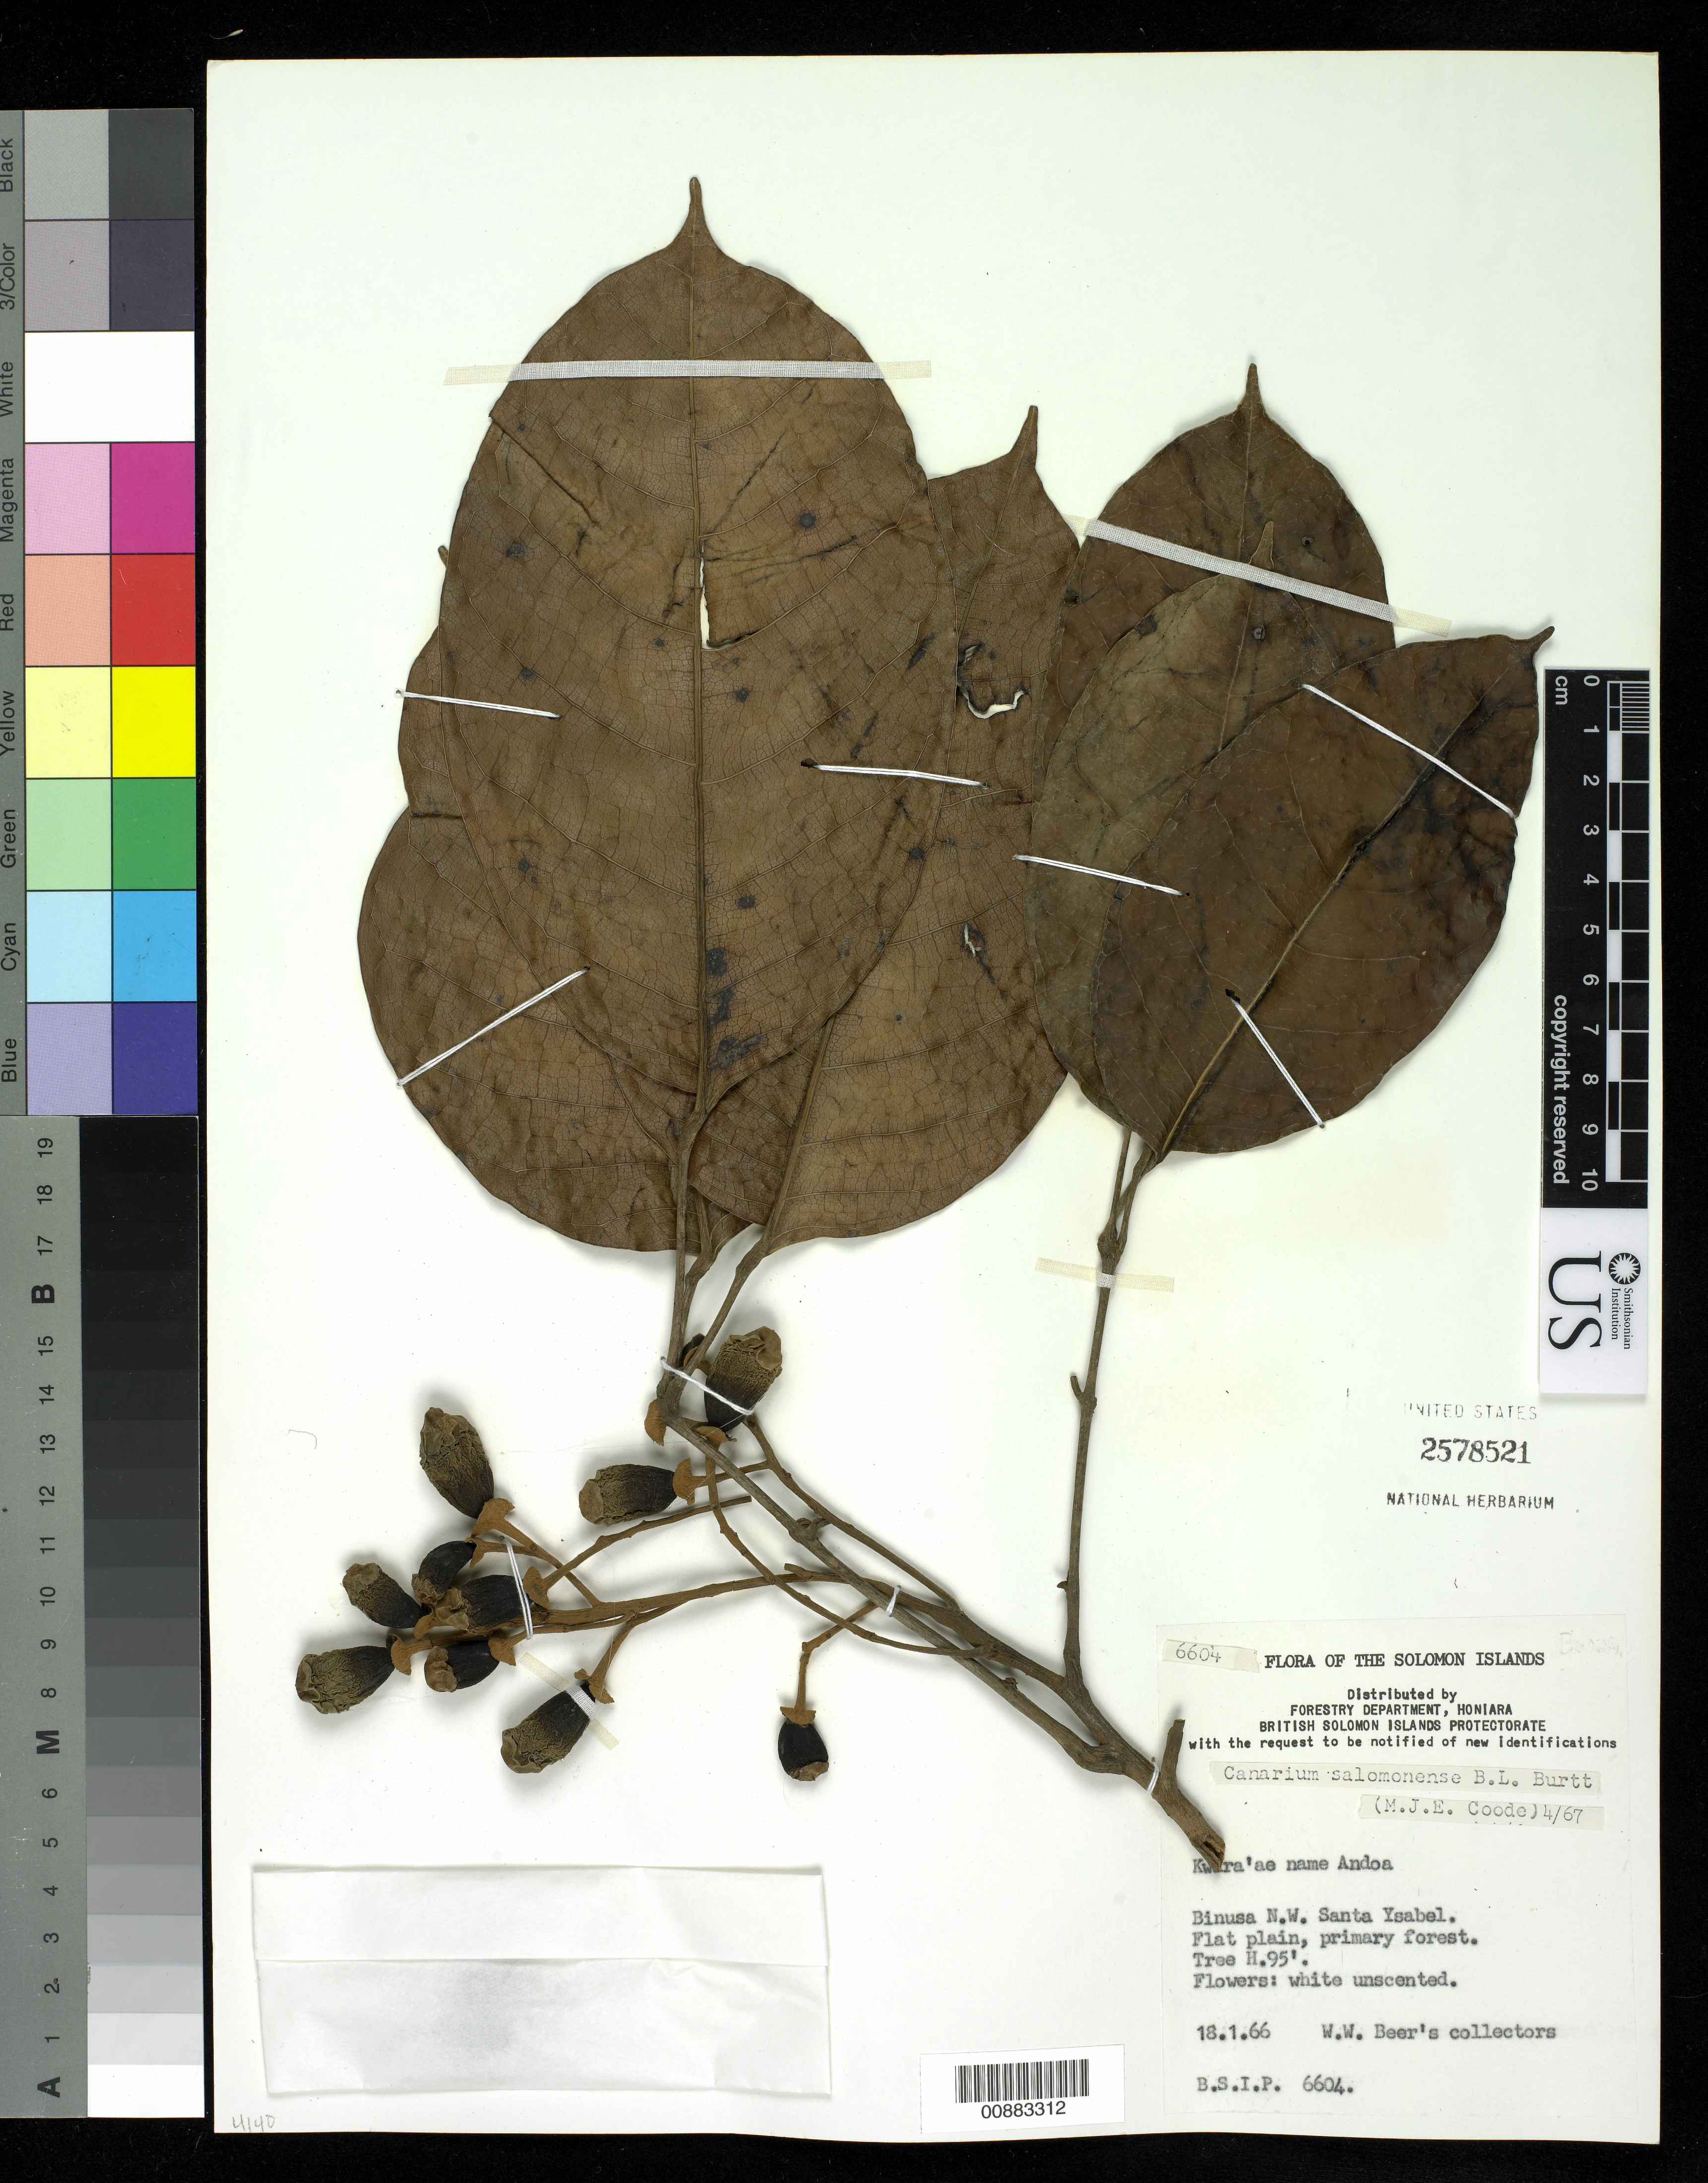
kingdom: Plantae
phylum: Tracheophyta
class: Magnoliopsida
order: Sapindales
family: Burseraceae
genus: Canarium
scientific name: Canarium salomonense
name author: B.L. Burtt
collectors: W. Beer's Collectors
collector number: BSIP 6604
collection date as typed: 18 Jan 1966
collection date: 1966-01-18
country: Solomon Islands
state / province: Isabel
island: Santa Isabel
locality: Binusa, N.W. Santa Ysabel.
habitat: Flat plain, primary forest.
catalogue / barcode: US 2578521